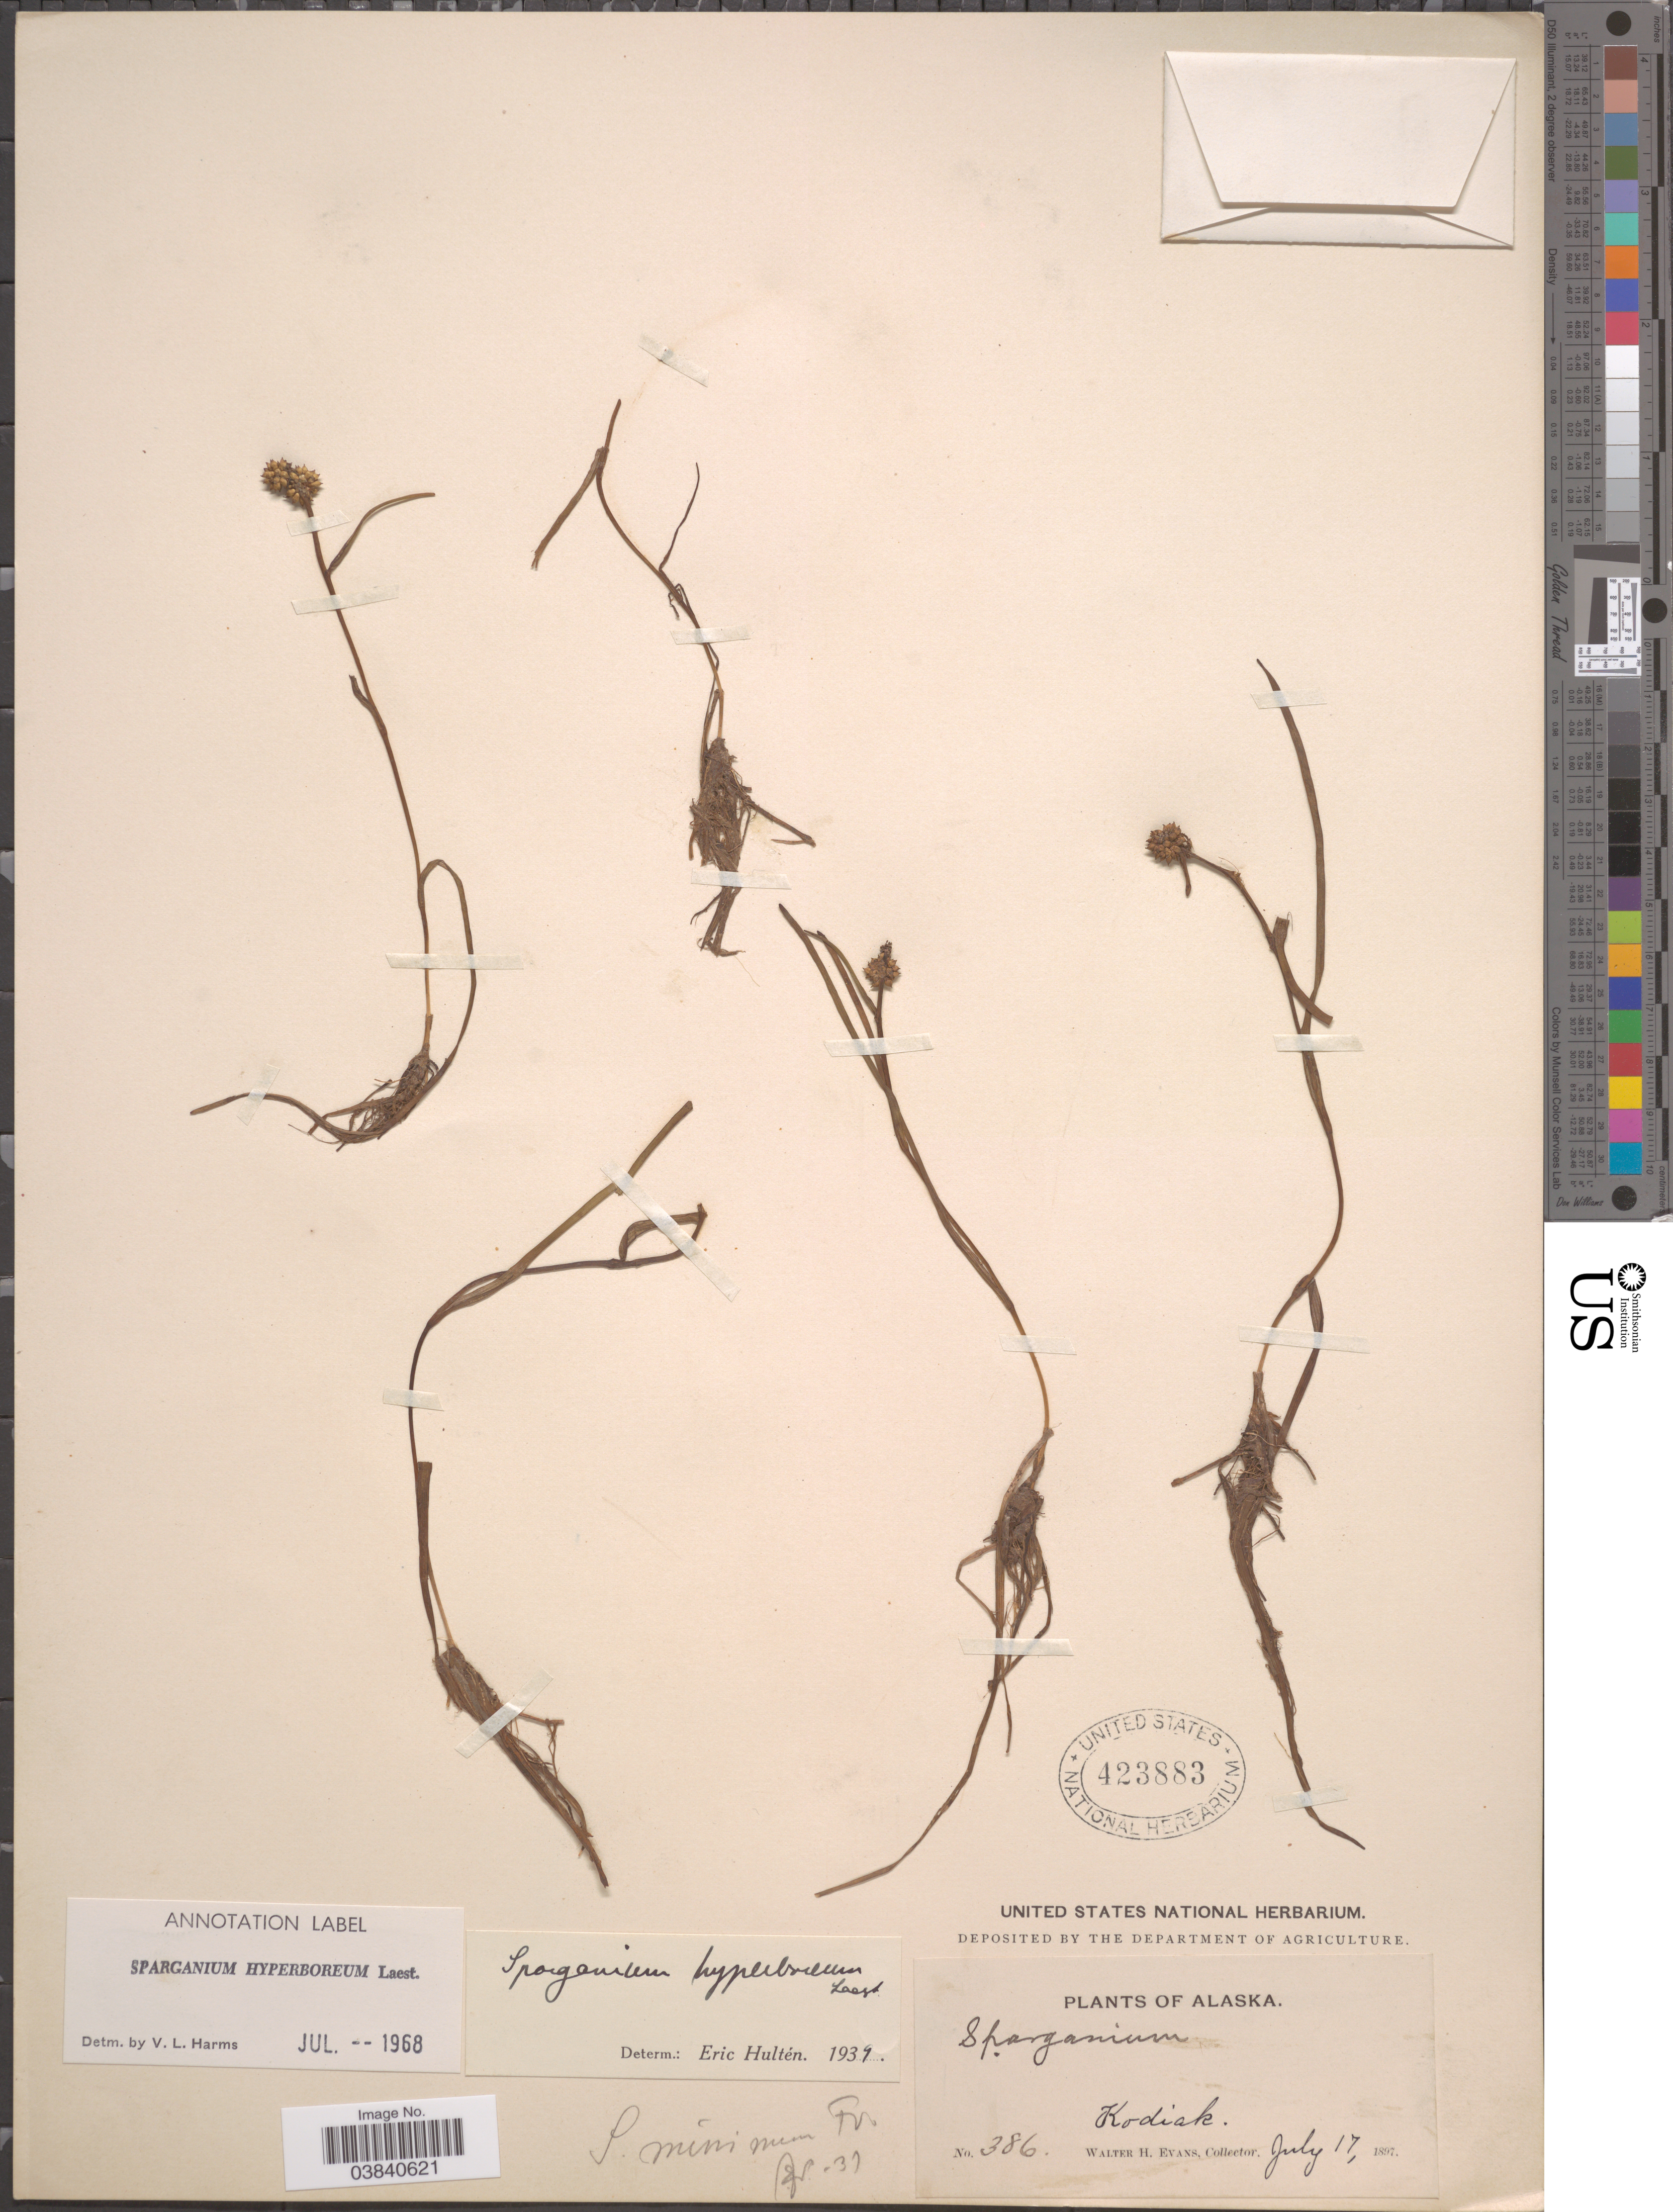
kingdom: Plantae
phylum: Tracheophyta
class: Liliopsida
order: Poales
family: Typhaceae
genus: Sparganium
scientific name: Sparganium hyperboreum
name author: Beurl. ex Laest.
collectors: W. H. Evans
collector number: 386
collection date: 1897-07-17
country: United States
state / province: Alaska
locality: Kodiak.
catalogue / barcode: US 423883